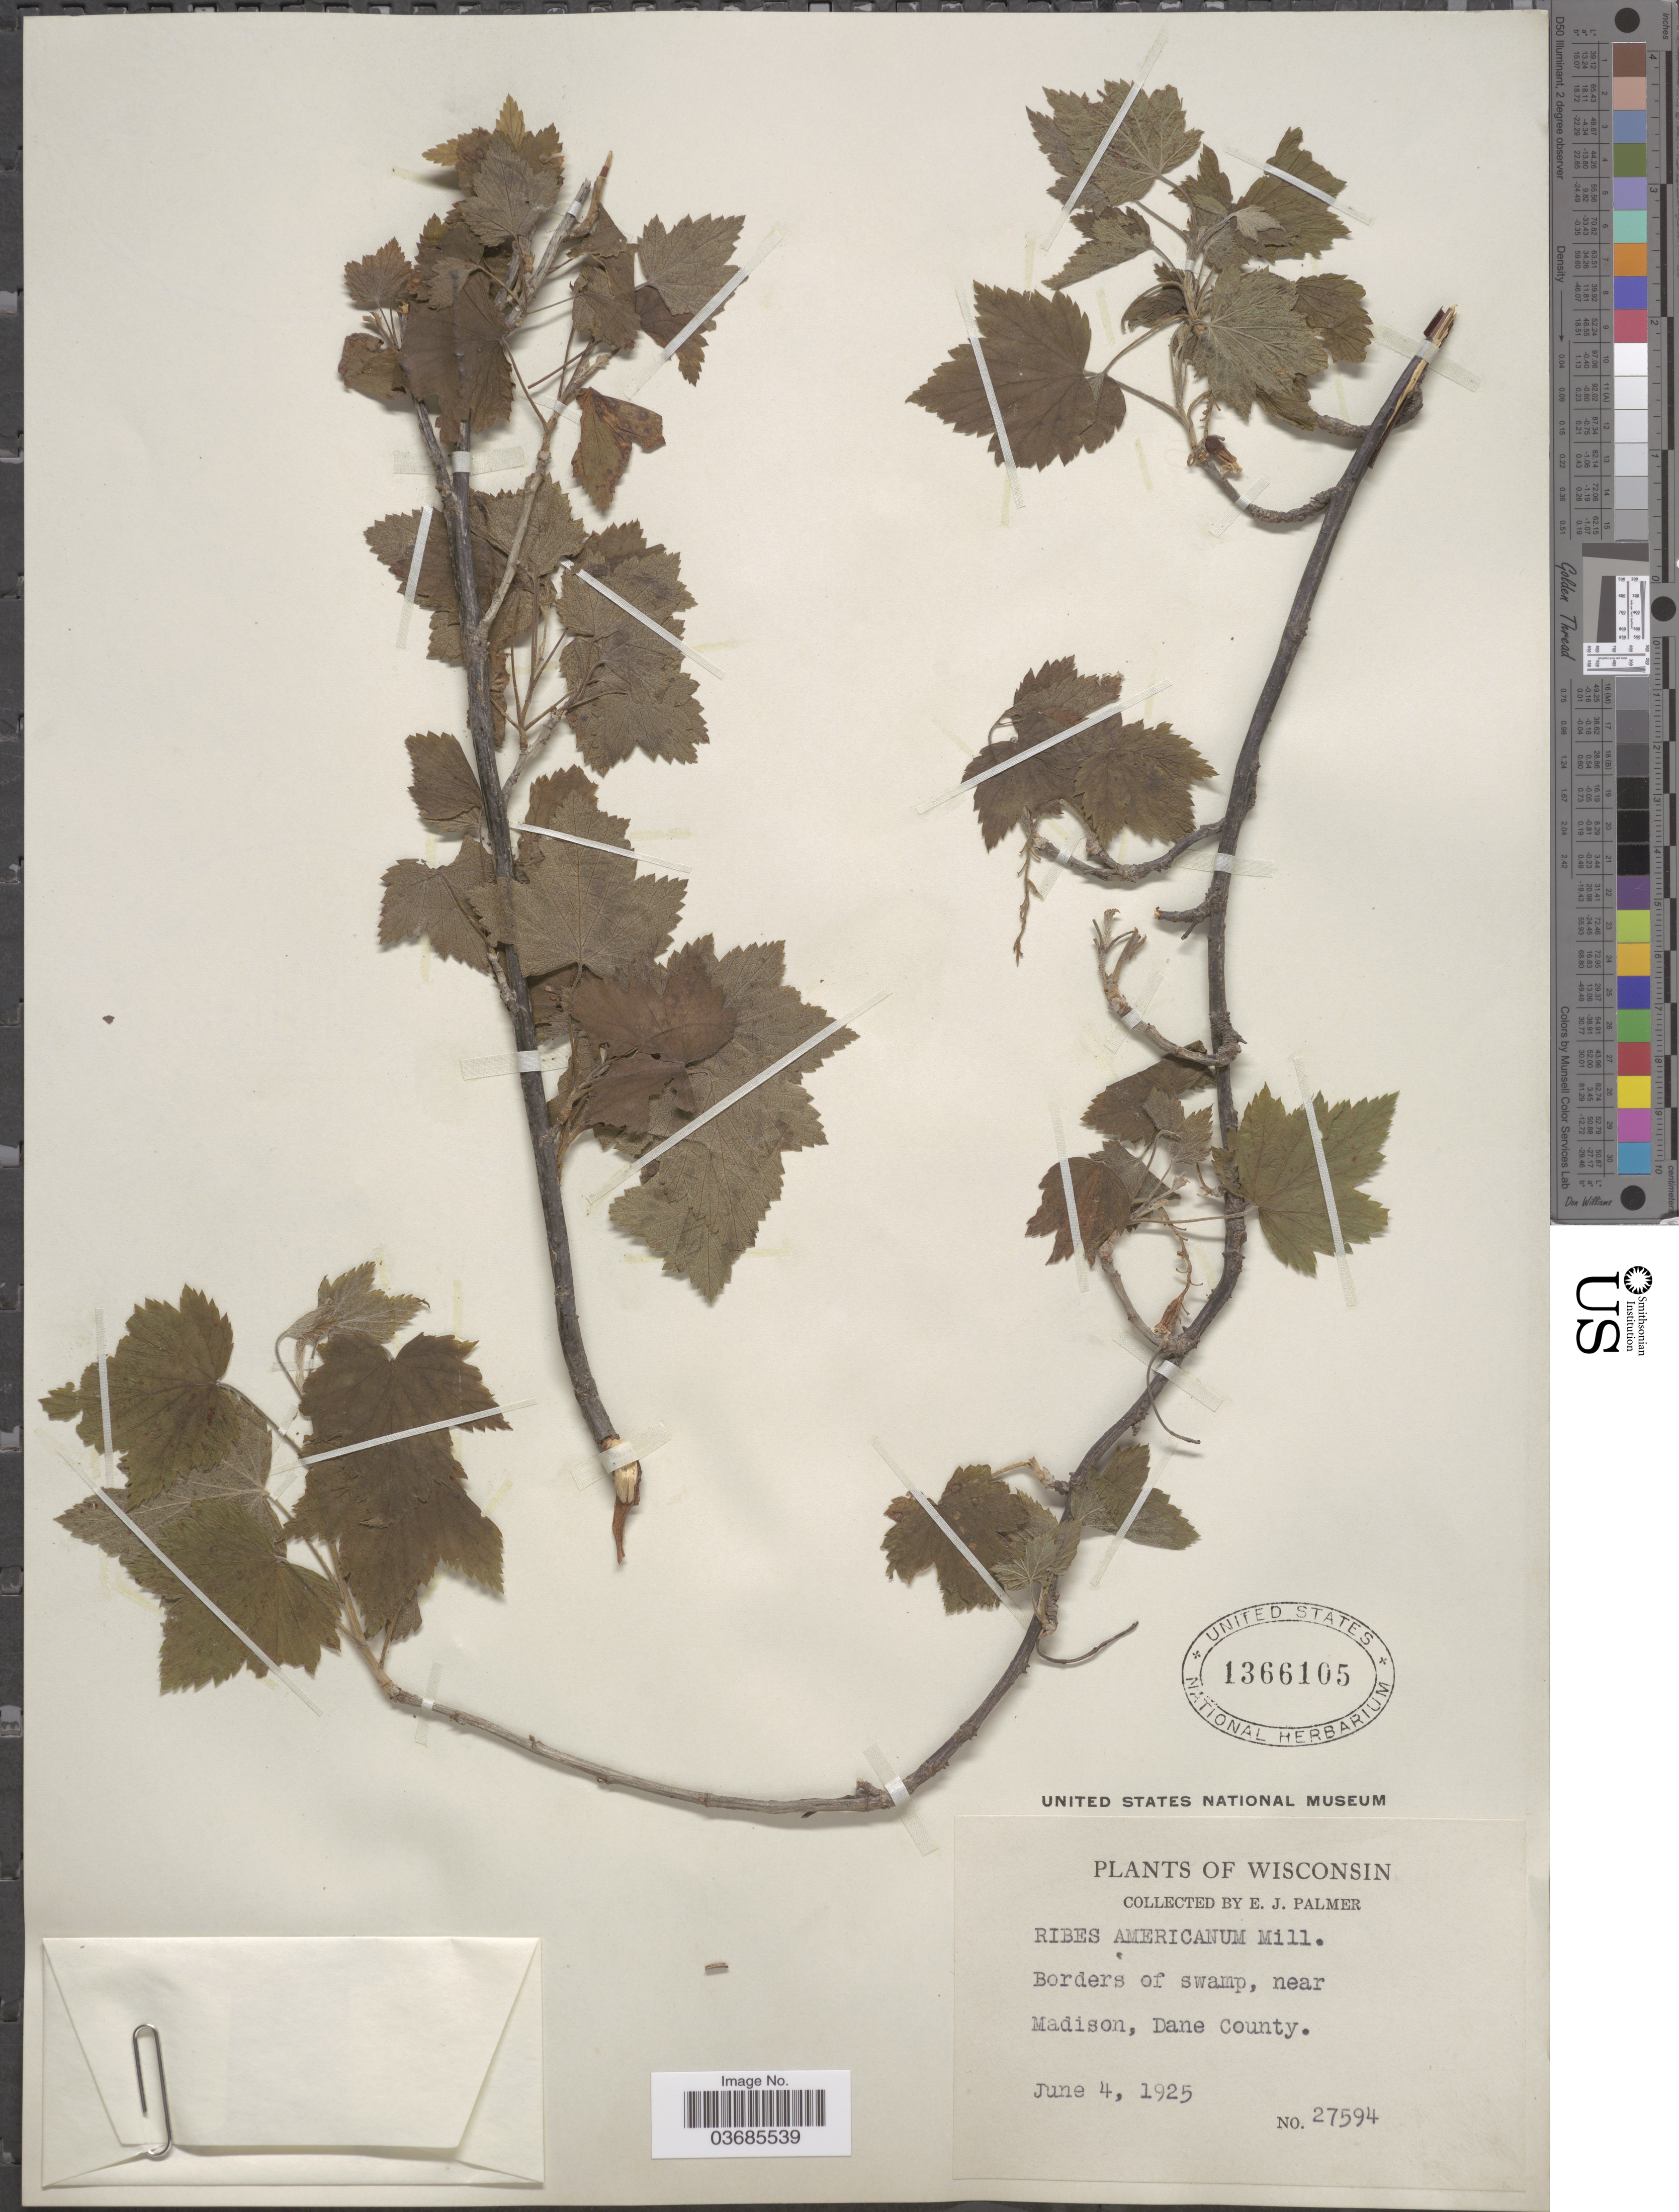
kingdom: Plantae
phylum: Tracheophyta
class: Magnoliopsida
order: Saxifragales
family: Grossulariaceae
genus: Ribes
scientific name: Ribes americanum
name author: Mill.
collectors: E. J. Palmer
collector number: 27594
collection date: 1925-06-04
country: United States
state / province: Wisconsin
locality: Borders of swamp, near Madison, Dane County.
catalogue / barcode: US 1366105